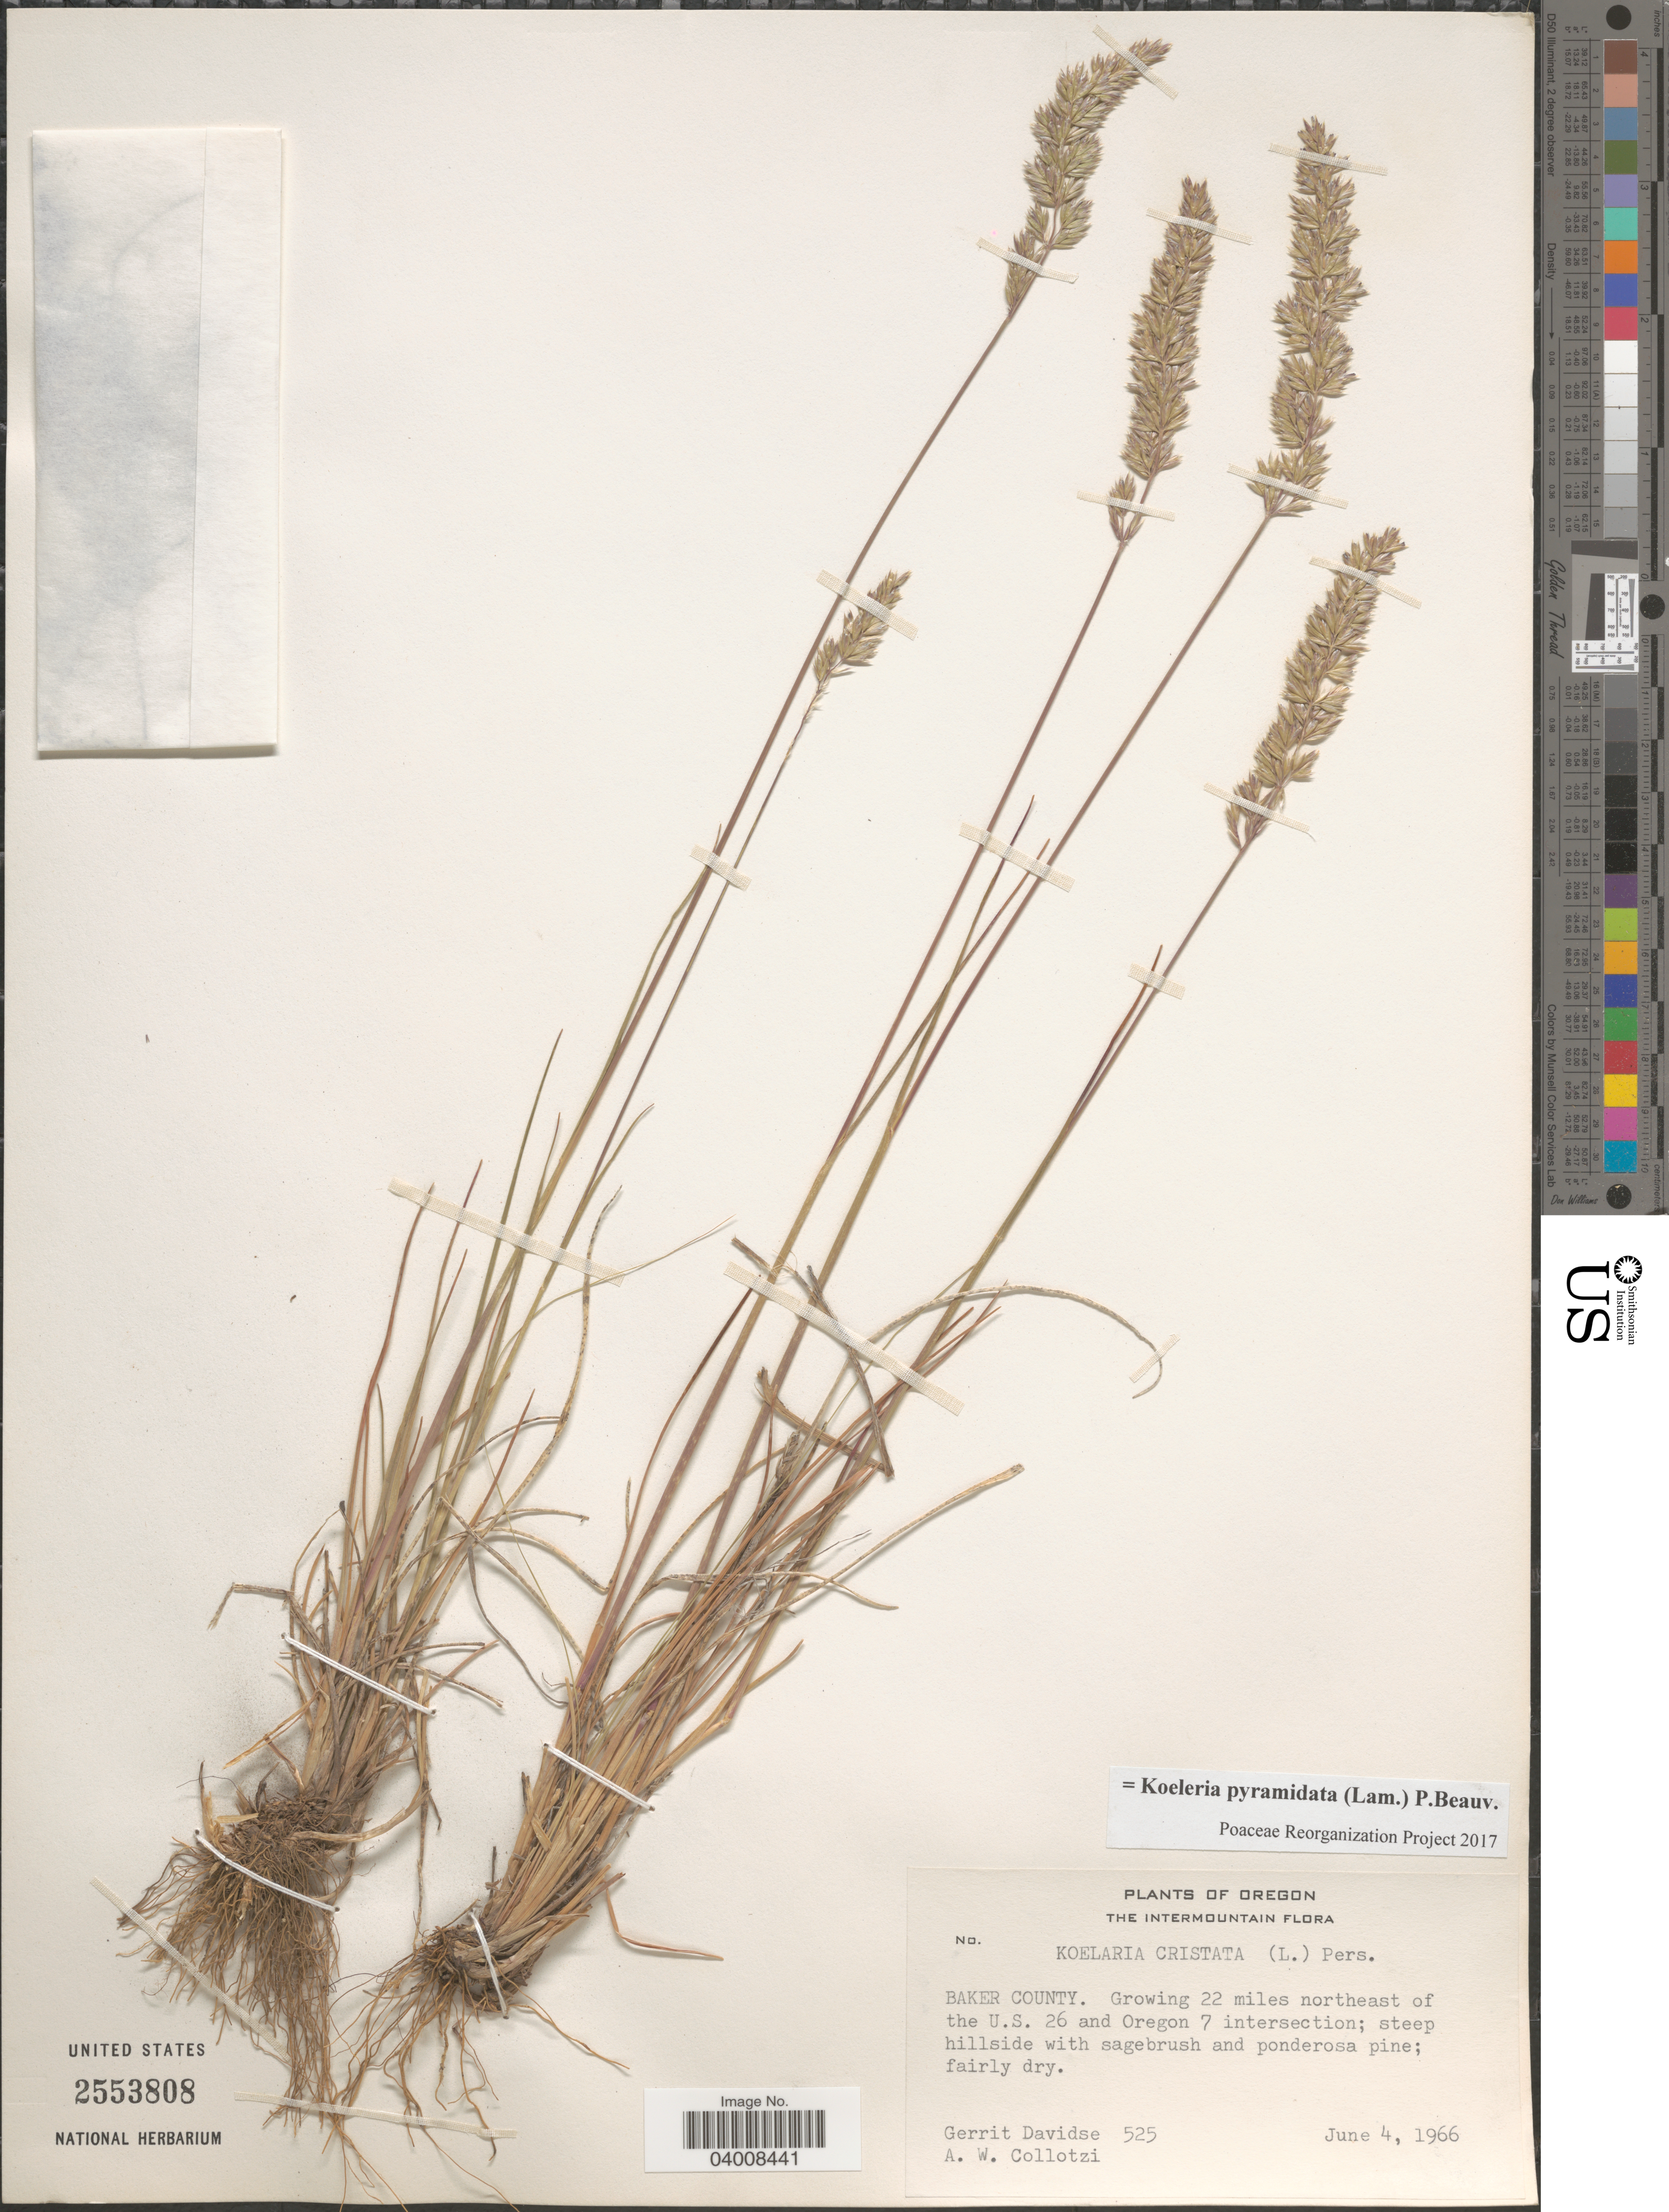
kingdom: Plantae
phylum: Tracheophyta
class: Liliopsida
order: Poales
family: Poaceae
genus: Koeleria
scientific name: Koeleria pyramidata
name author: (Lam.) P. Beauv.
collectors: G. Davidse & A. W. Collotzi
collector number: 525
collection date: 1966-06-04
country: United States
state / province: Oregon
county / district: Baker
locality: The Intermountain. Baker County. Growing 22 miles northeast of the U.S. 26 and Oregon 7 intersection; steep hillside with sagebrush and ponderosa pine.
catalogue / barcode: US 2553808